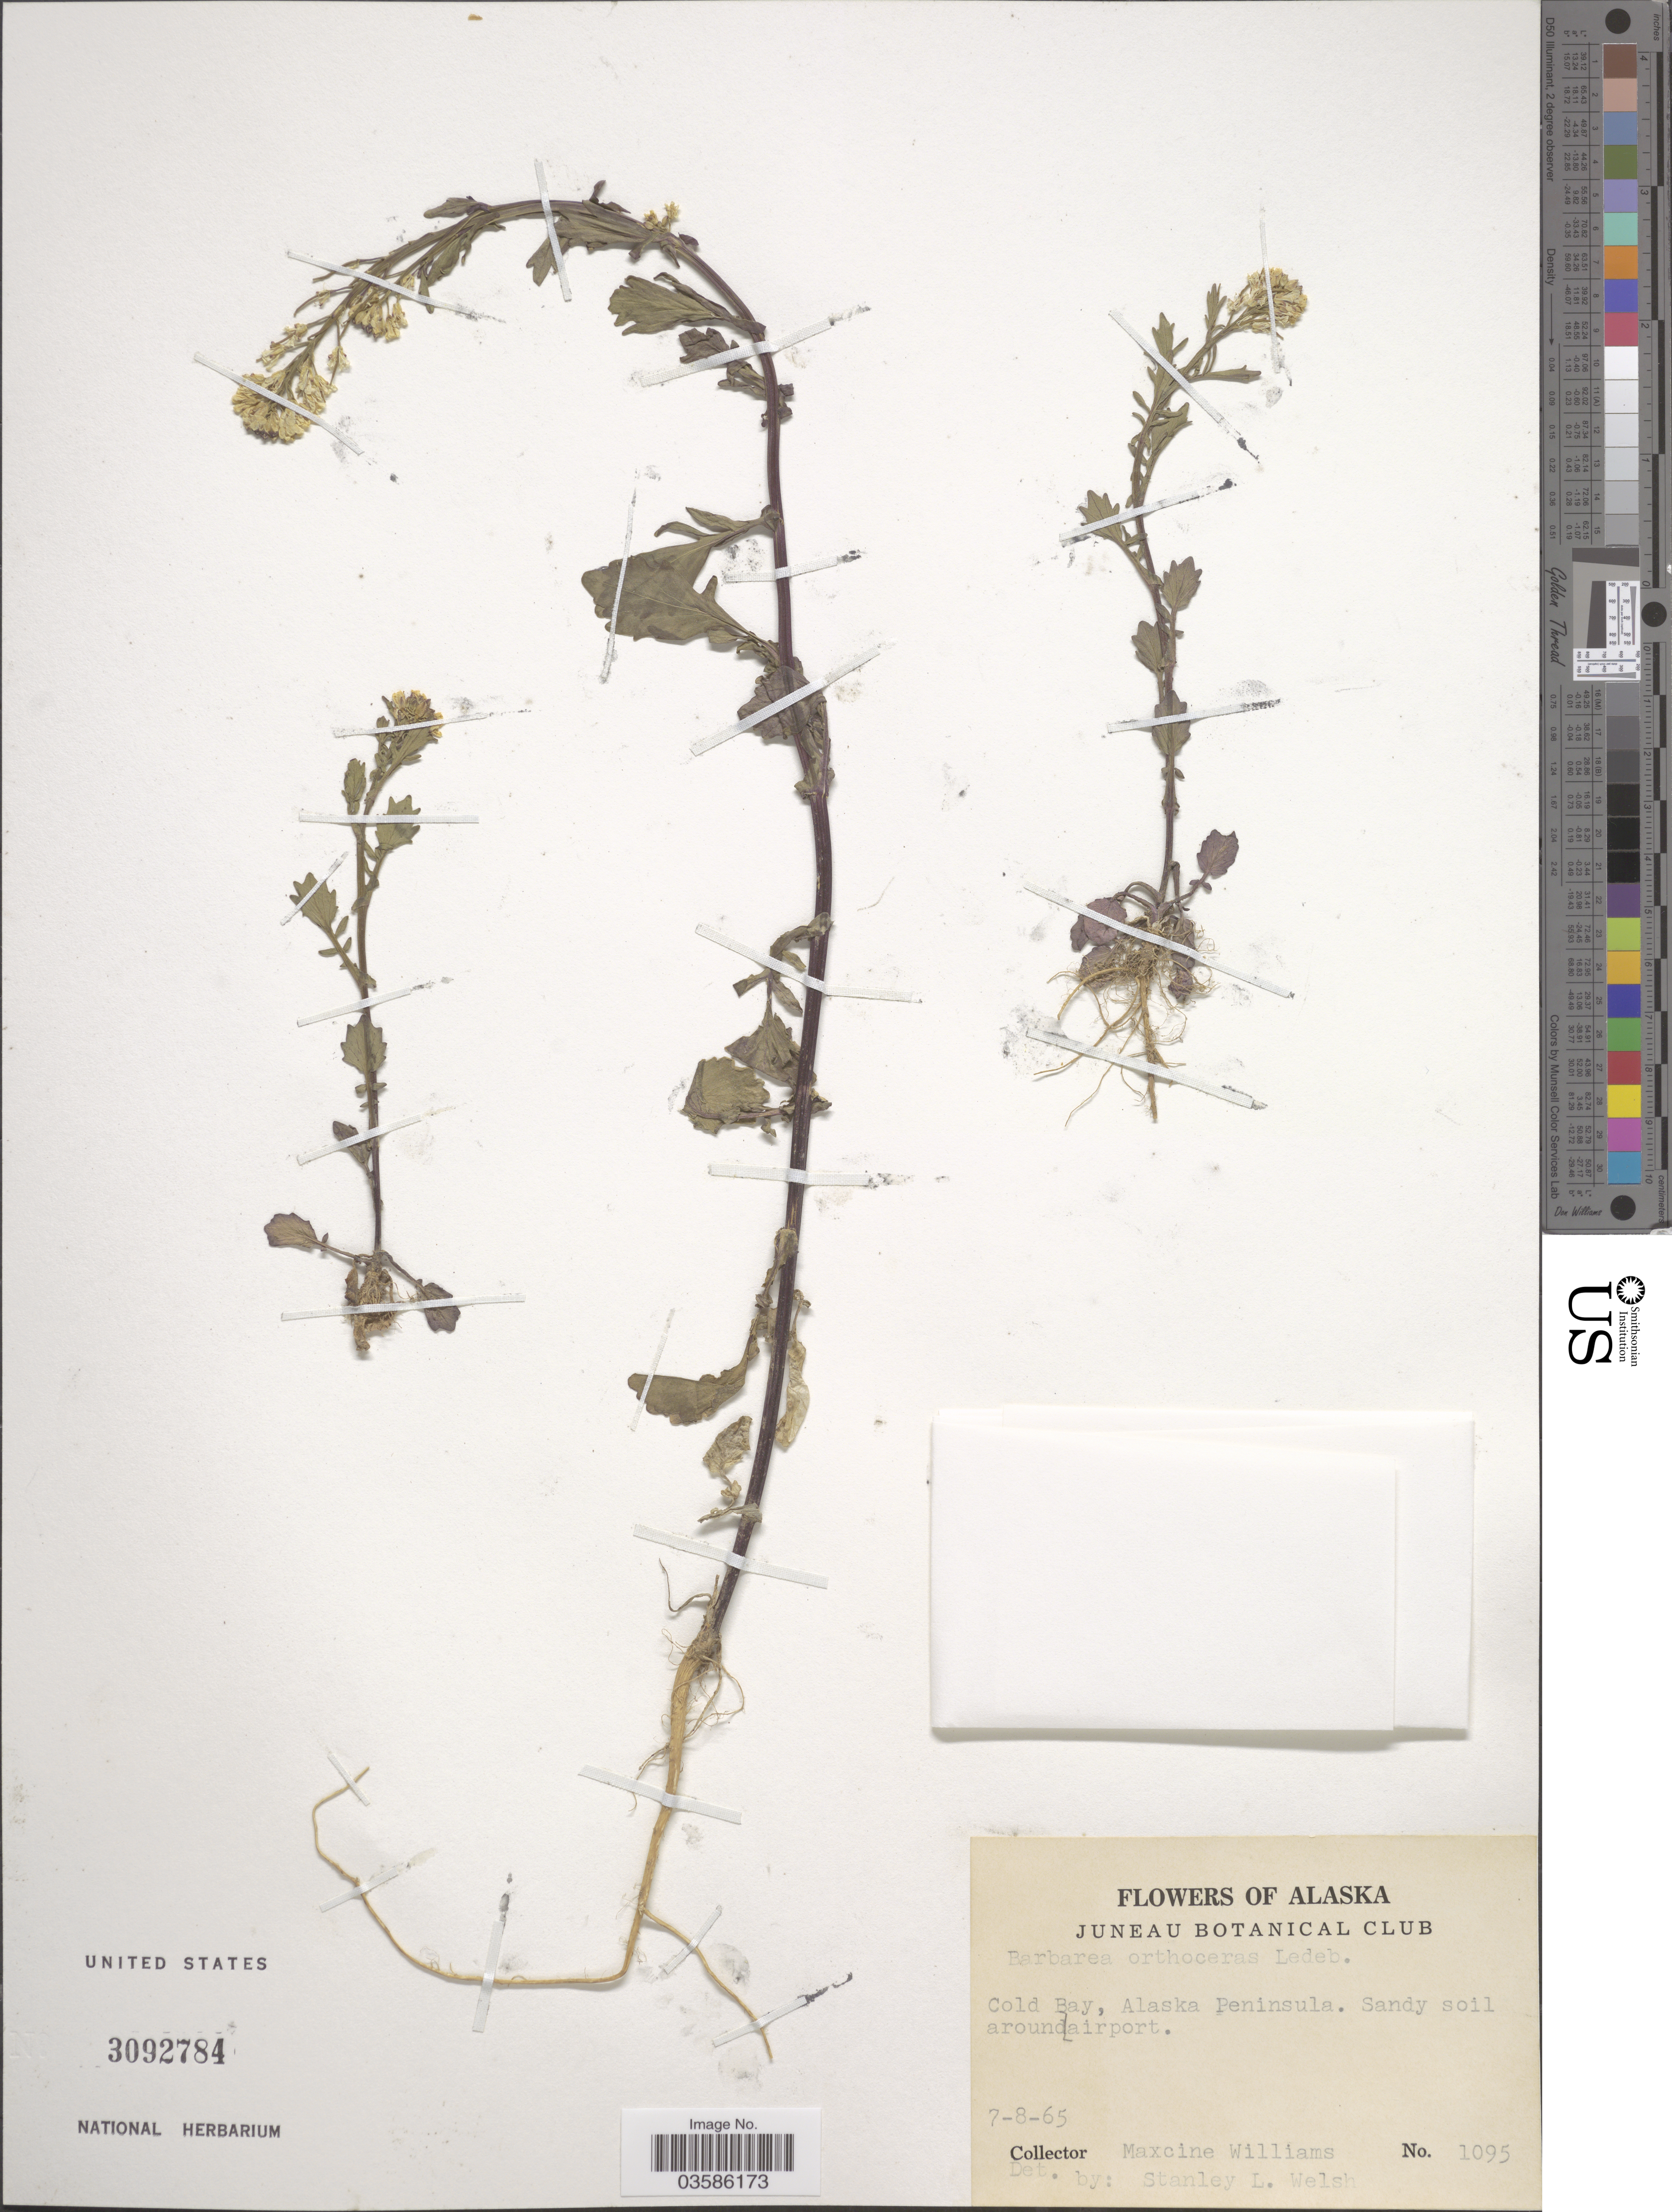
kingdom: Plantae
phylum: Tracheophyta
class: Magnoliopsida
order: Brassicales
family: Brassicaceae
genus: Barbarea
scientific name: Barbarea orthoceras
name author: Ledeb.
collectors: M. Williams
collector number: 1095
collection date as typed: Transcribed d/m/y: 8/7/65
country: United States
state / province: Alaska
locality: Juneau Botanical Club. Cold Bay, Alaska Peninsula. Around airport.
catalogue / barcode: US 3092784